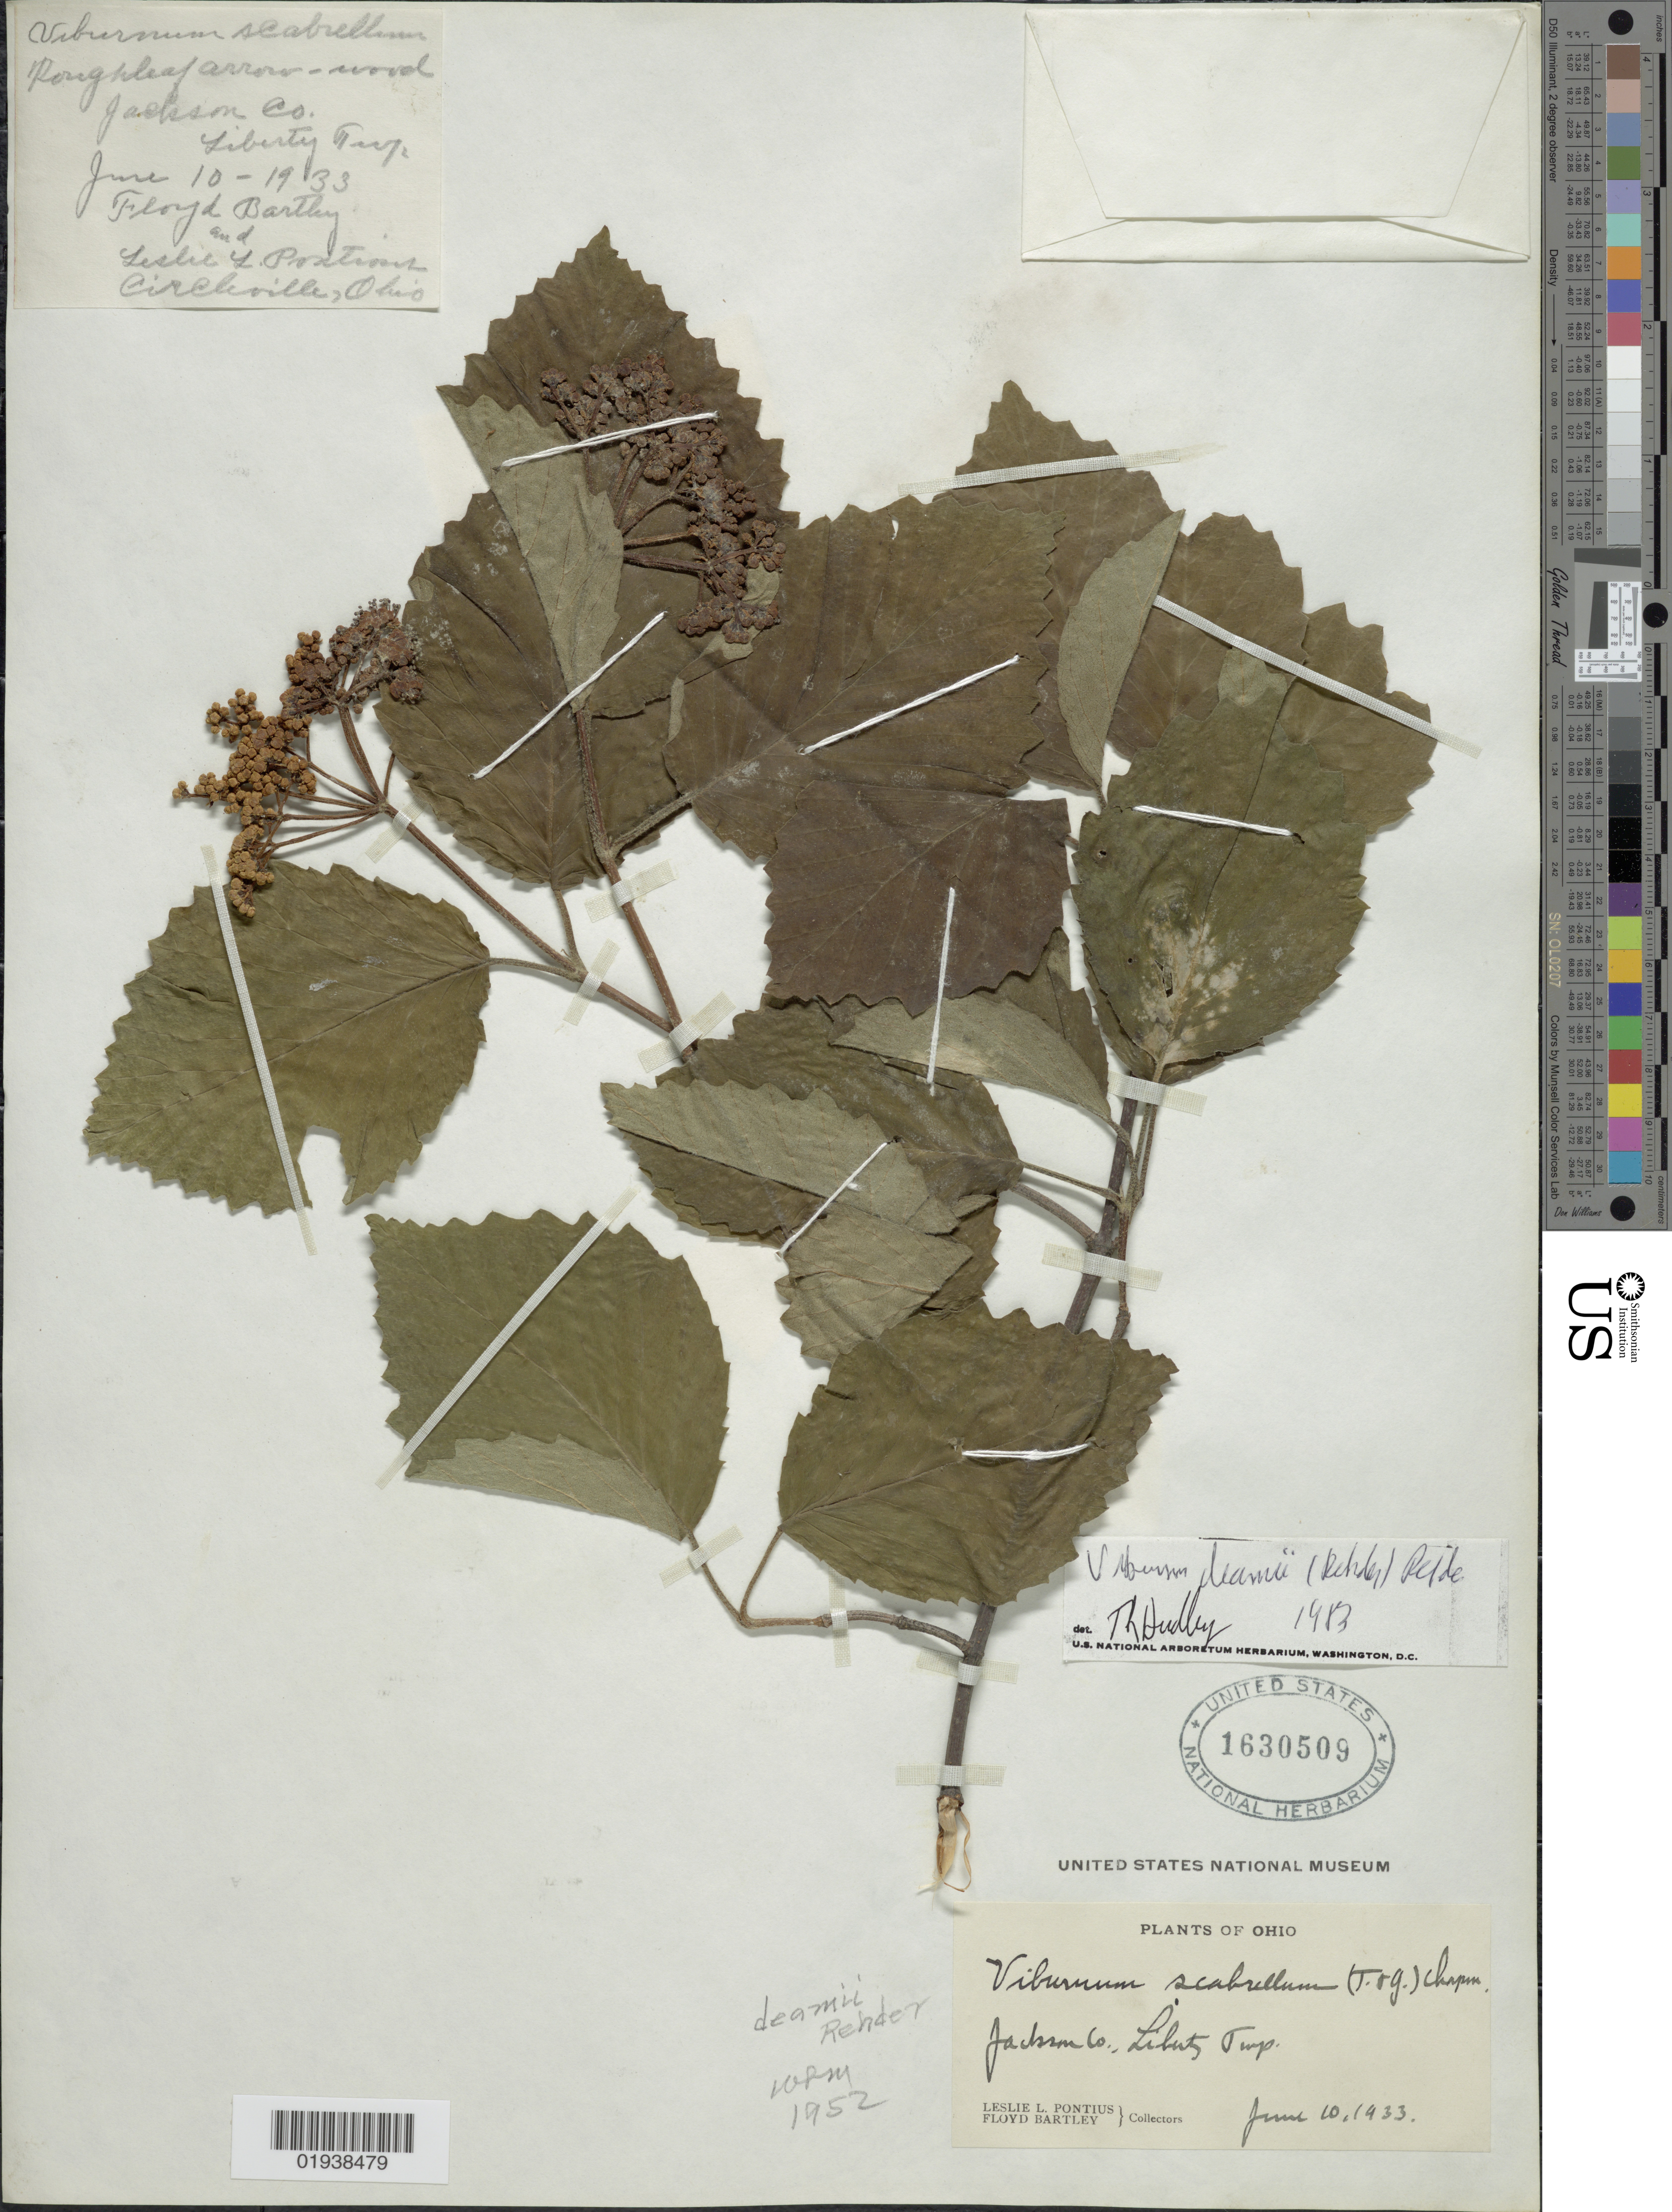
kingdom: Plantae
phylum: Tracheophyta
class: Magnoliopsida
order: Dipsacales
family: Viburnaceae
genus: Viburnum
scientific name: Viburnum deamii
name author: Bush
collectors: L. Pontius & F. Bartley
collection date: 1933-06-10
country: United States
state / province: Ohio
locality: Jackson Co., Libutz Twp.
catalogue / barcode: US 1630509